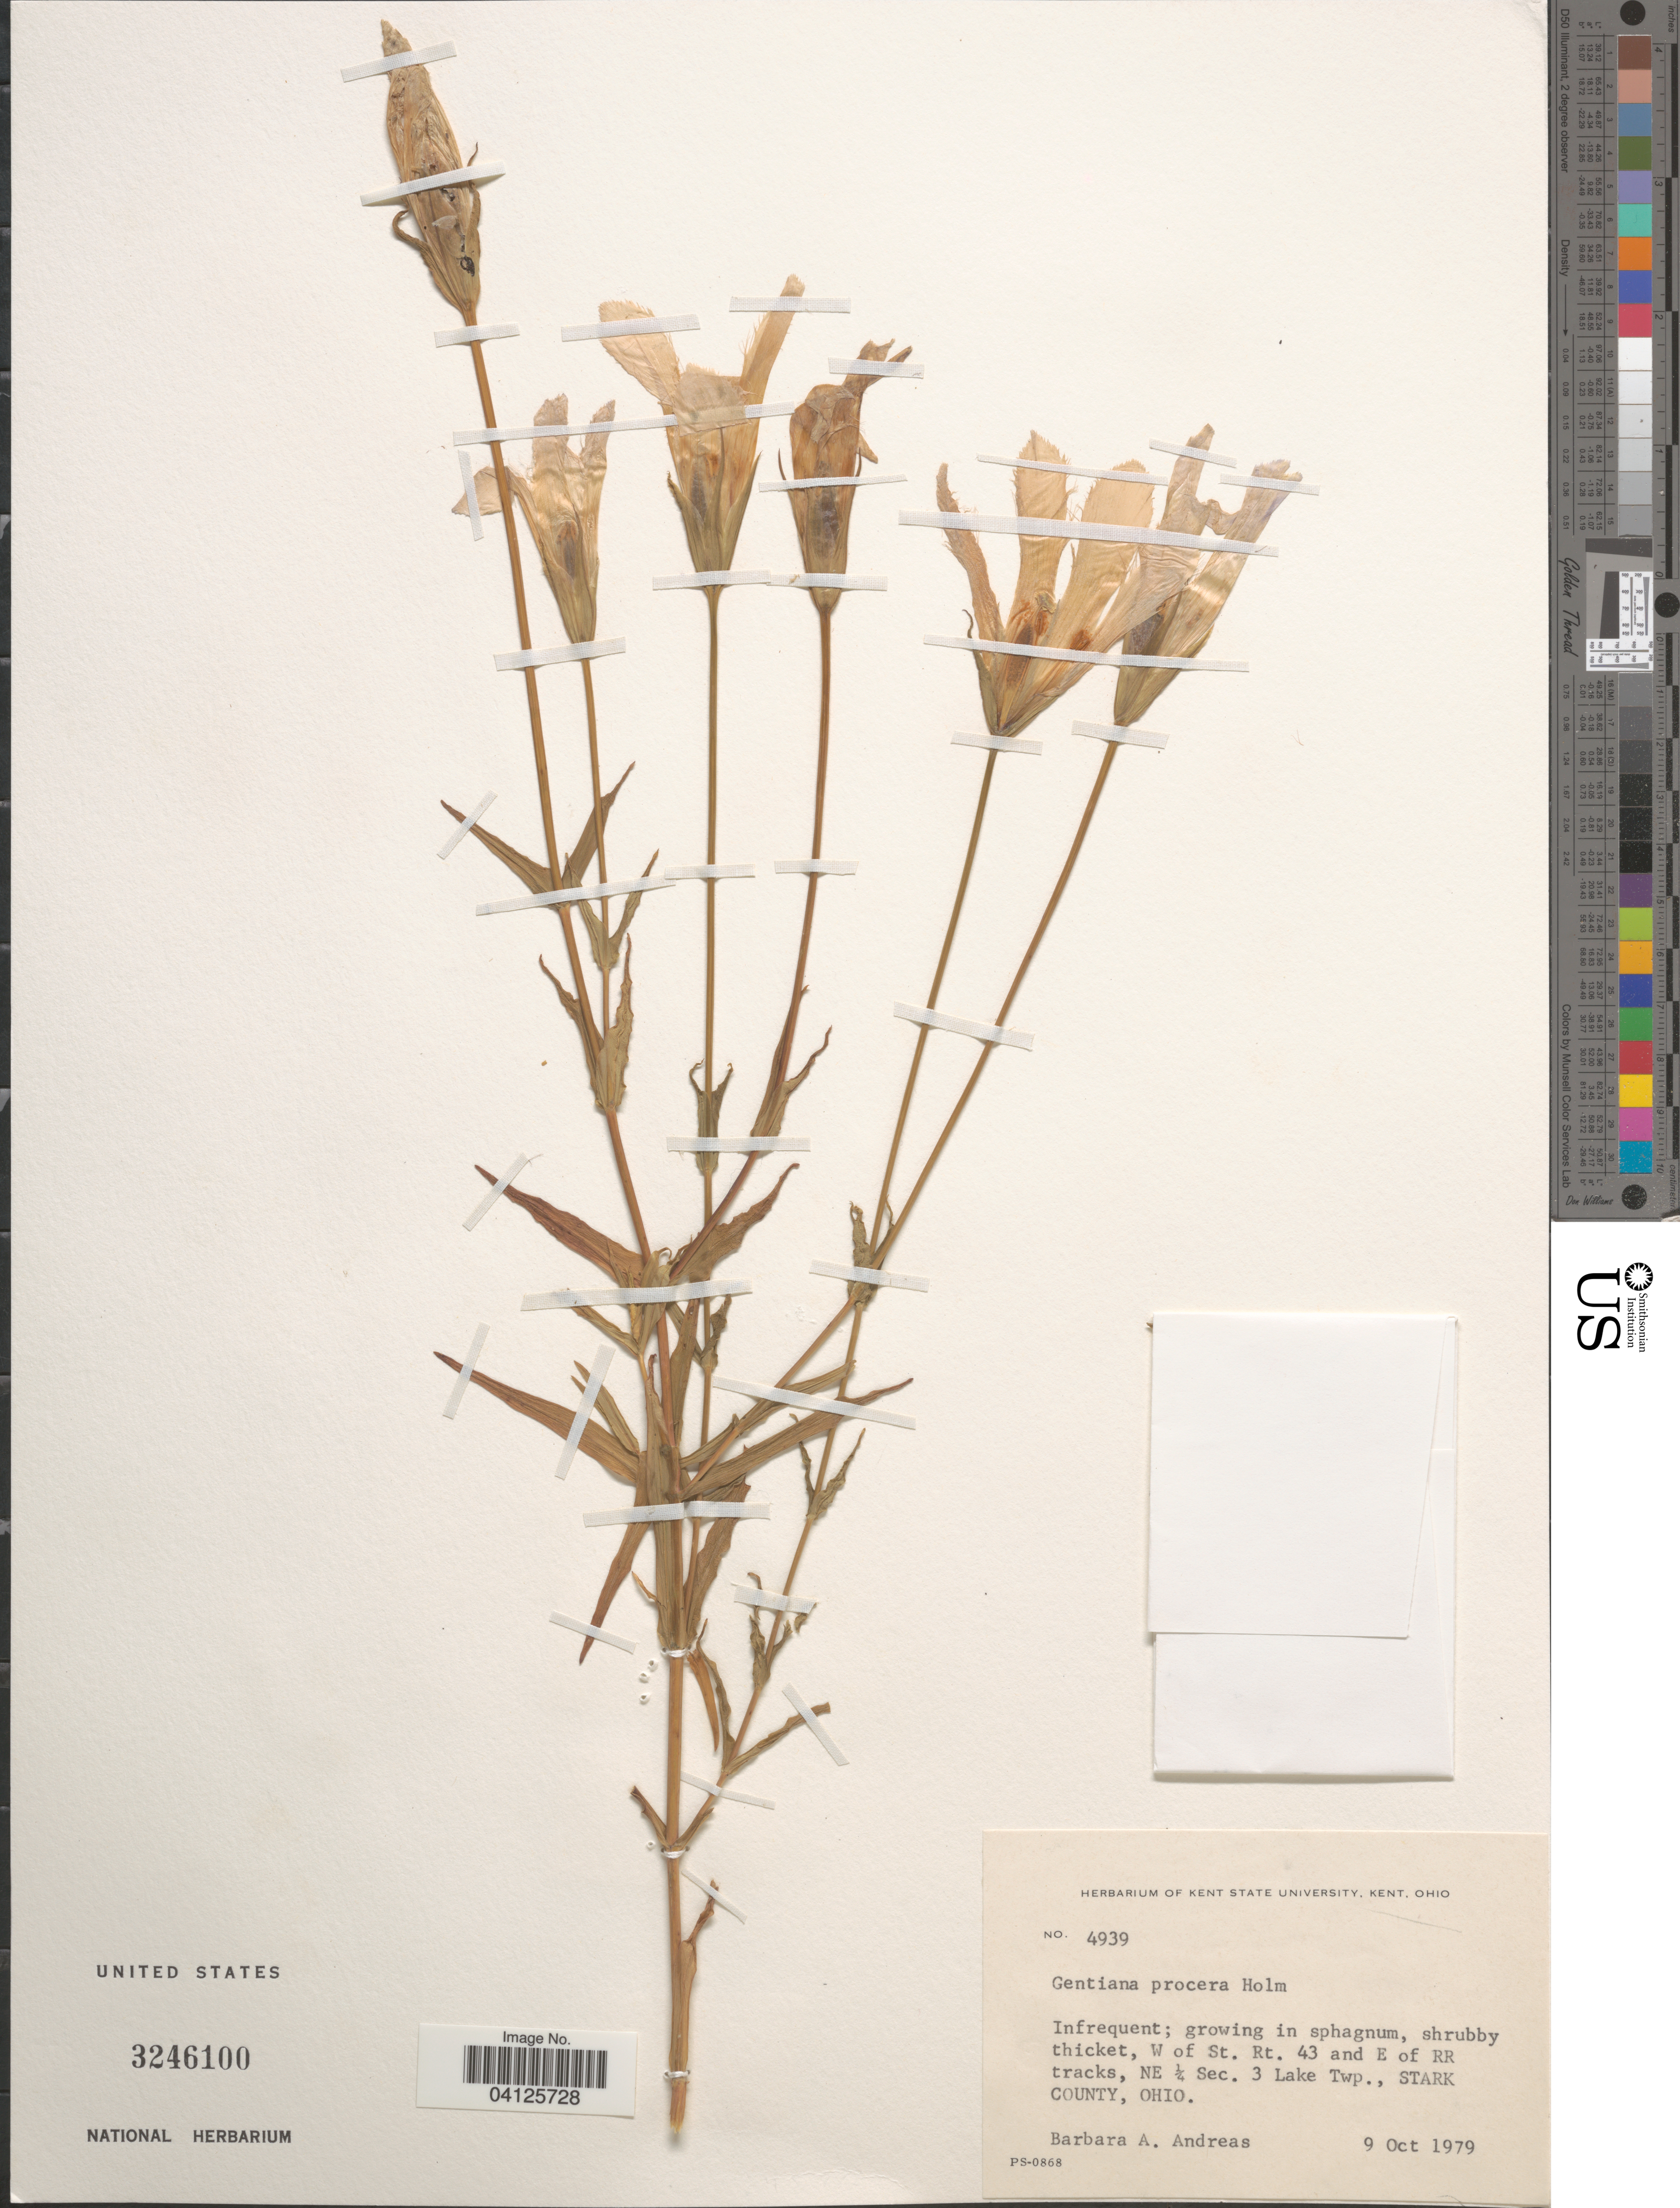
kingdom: Plantae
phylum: Tracheophyta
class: Magnoliopsida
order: Gentianales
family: Gentianaceae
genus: Gentiana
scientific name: Gentiana procera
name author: Holm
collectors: B. A. Andreas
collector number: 4939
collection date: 1979-10-09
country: United States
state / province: Ohio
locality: W of St. Rt. 43 and E of RR tracks, NE ¼ Sec. 3 Lake Twp., Stark County.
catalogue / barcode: US 3246100